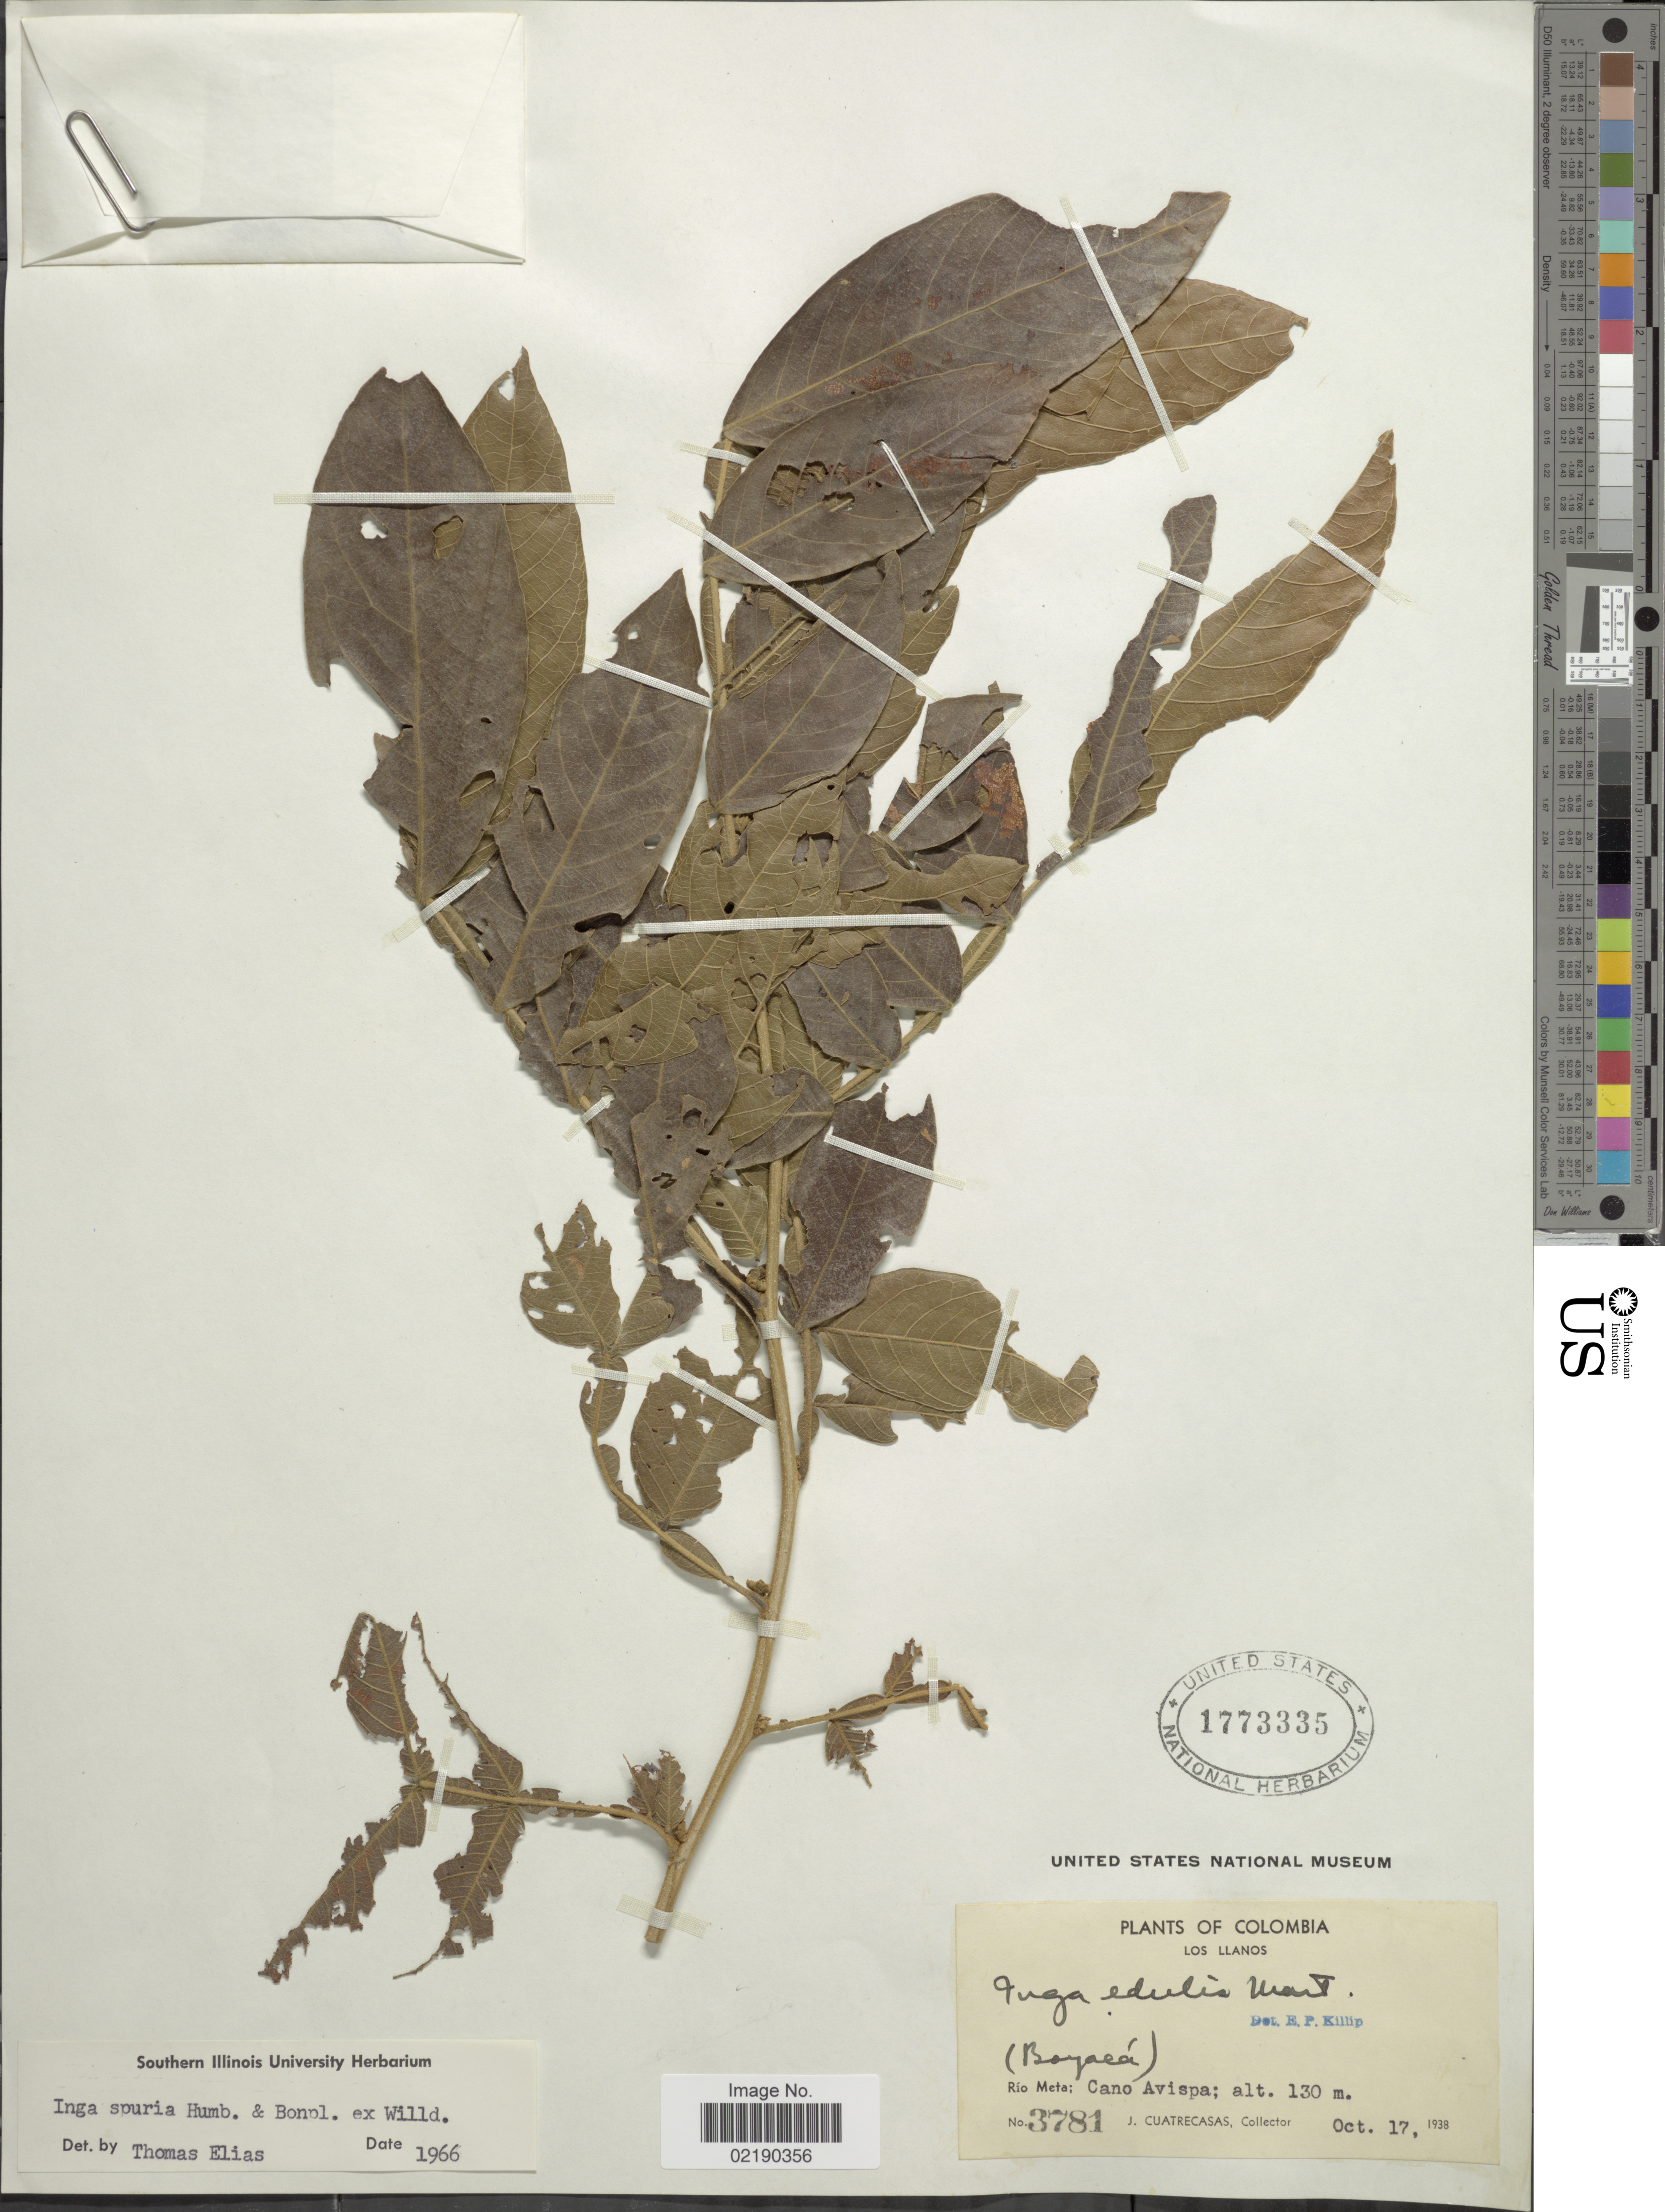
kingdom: Plantae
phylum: Tracheophyta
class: Magnoliopsida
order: Fabales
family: Fabaceae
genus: Inga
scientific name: Inga vera subsp. vera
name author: Willd.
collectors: J. Cuatrecasas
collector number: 3781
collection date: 1938-10-17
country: Colombia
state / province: Meta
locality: Los llanos. Rio Meta; Cano Avispa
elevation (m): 130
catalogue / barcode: US 1773335